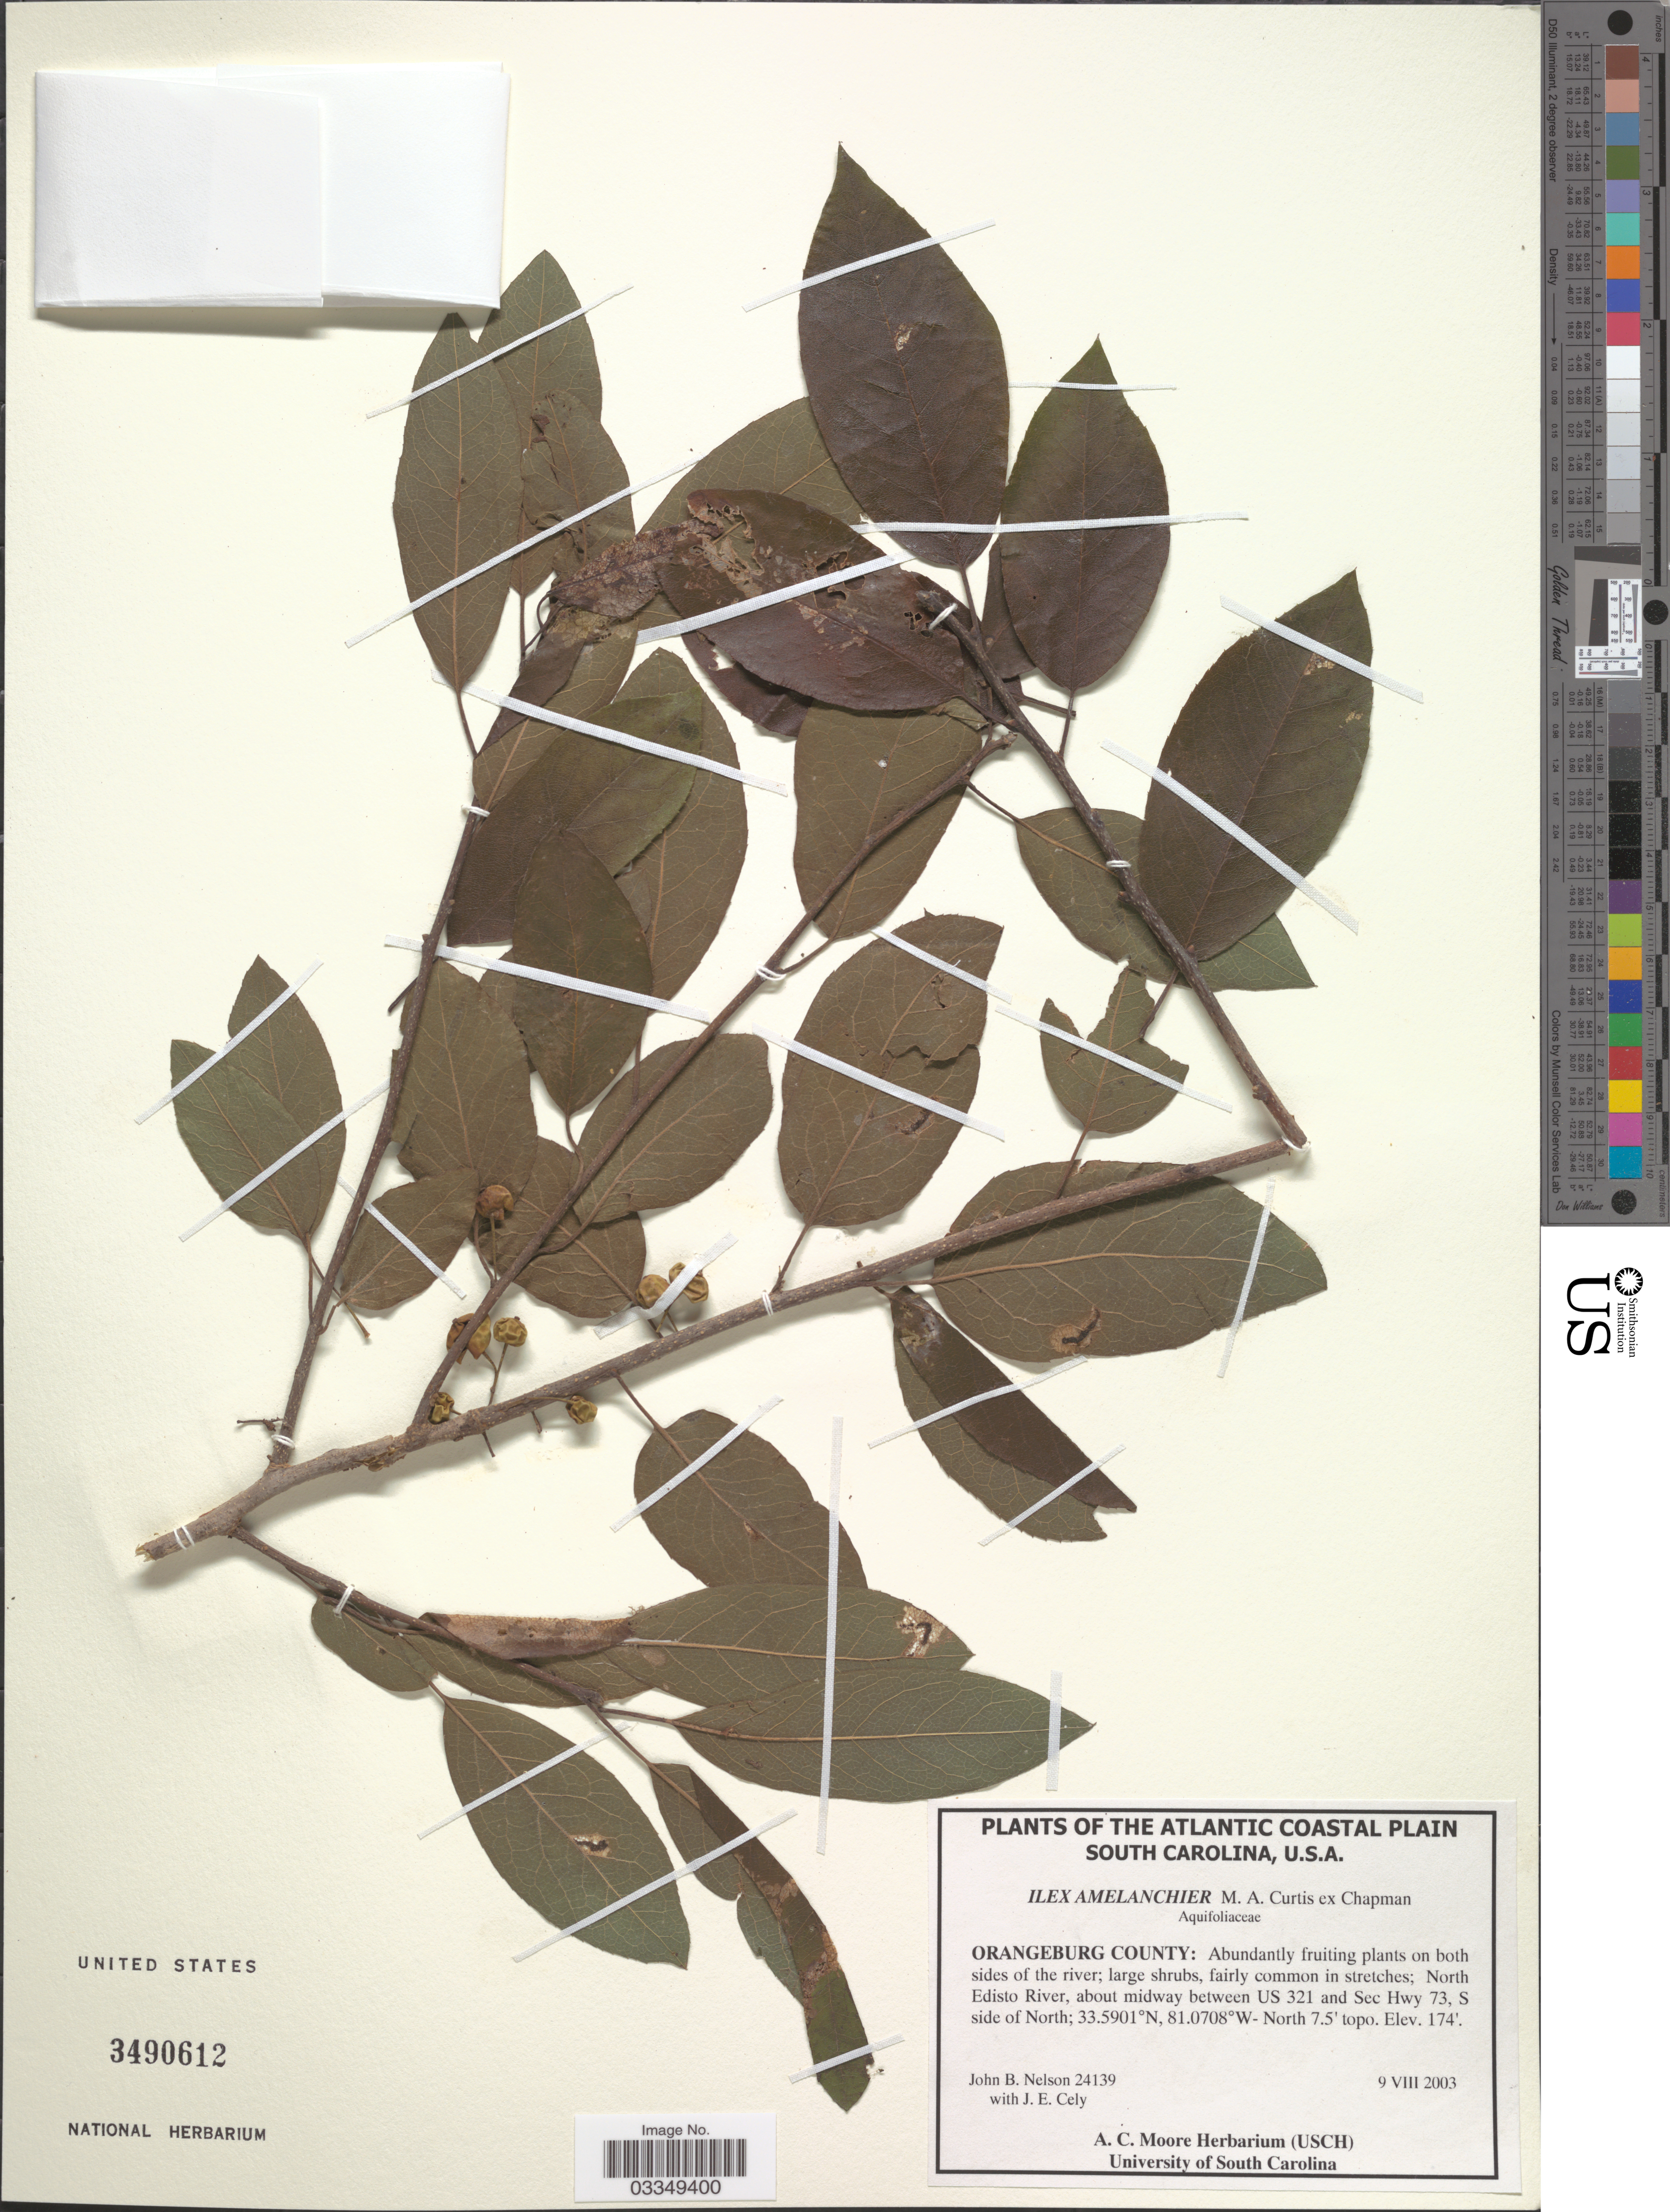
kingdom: Plantae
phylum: Tracheophyta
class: Magnoliopsida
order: Aquifoliales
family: Aquifoliaceae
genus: Ilex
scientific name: Ilex amelanchier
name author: M.A. Curtis ex Chapm.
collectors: J. B. Nelson & J. Cely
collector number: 24139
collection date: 2003-08-09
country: United States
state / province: South Carolina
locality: The Atlantic Coastal Plain. Orangeburg County: North Edisto River, about midway between US 321 and Sec Hwy 73, S side of North.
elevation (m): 53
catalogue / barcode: US 3490612